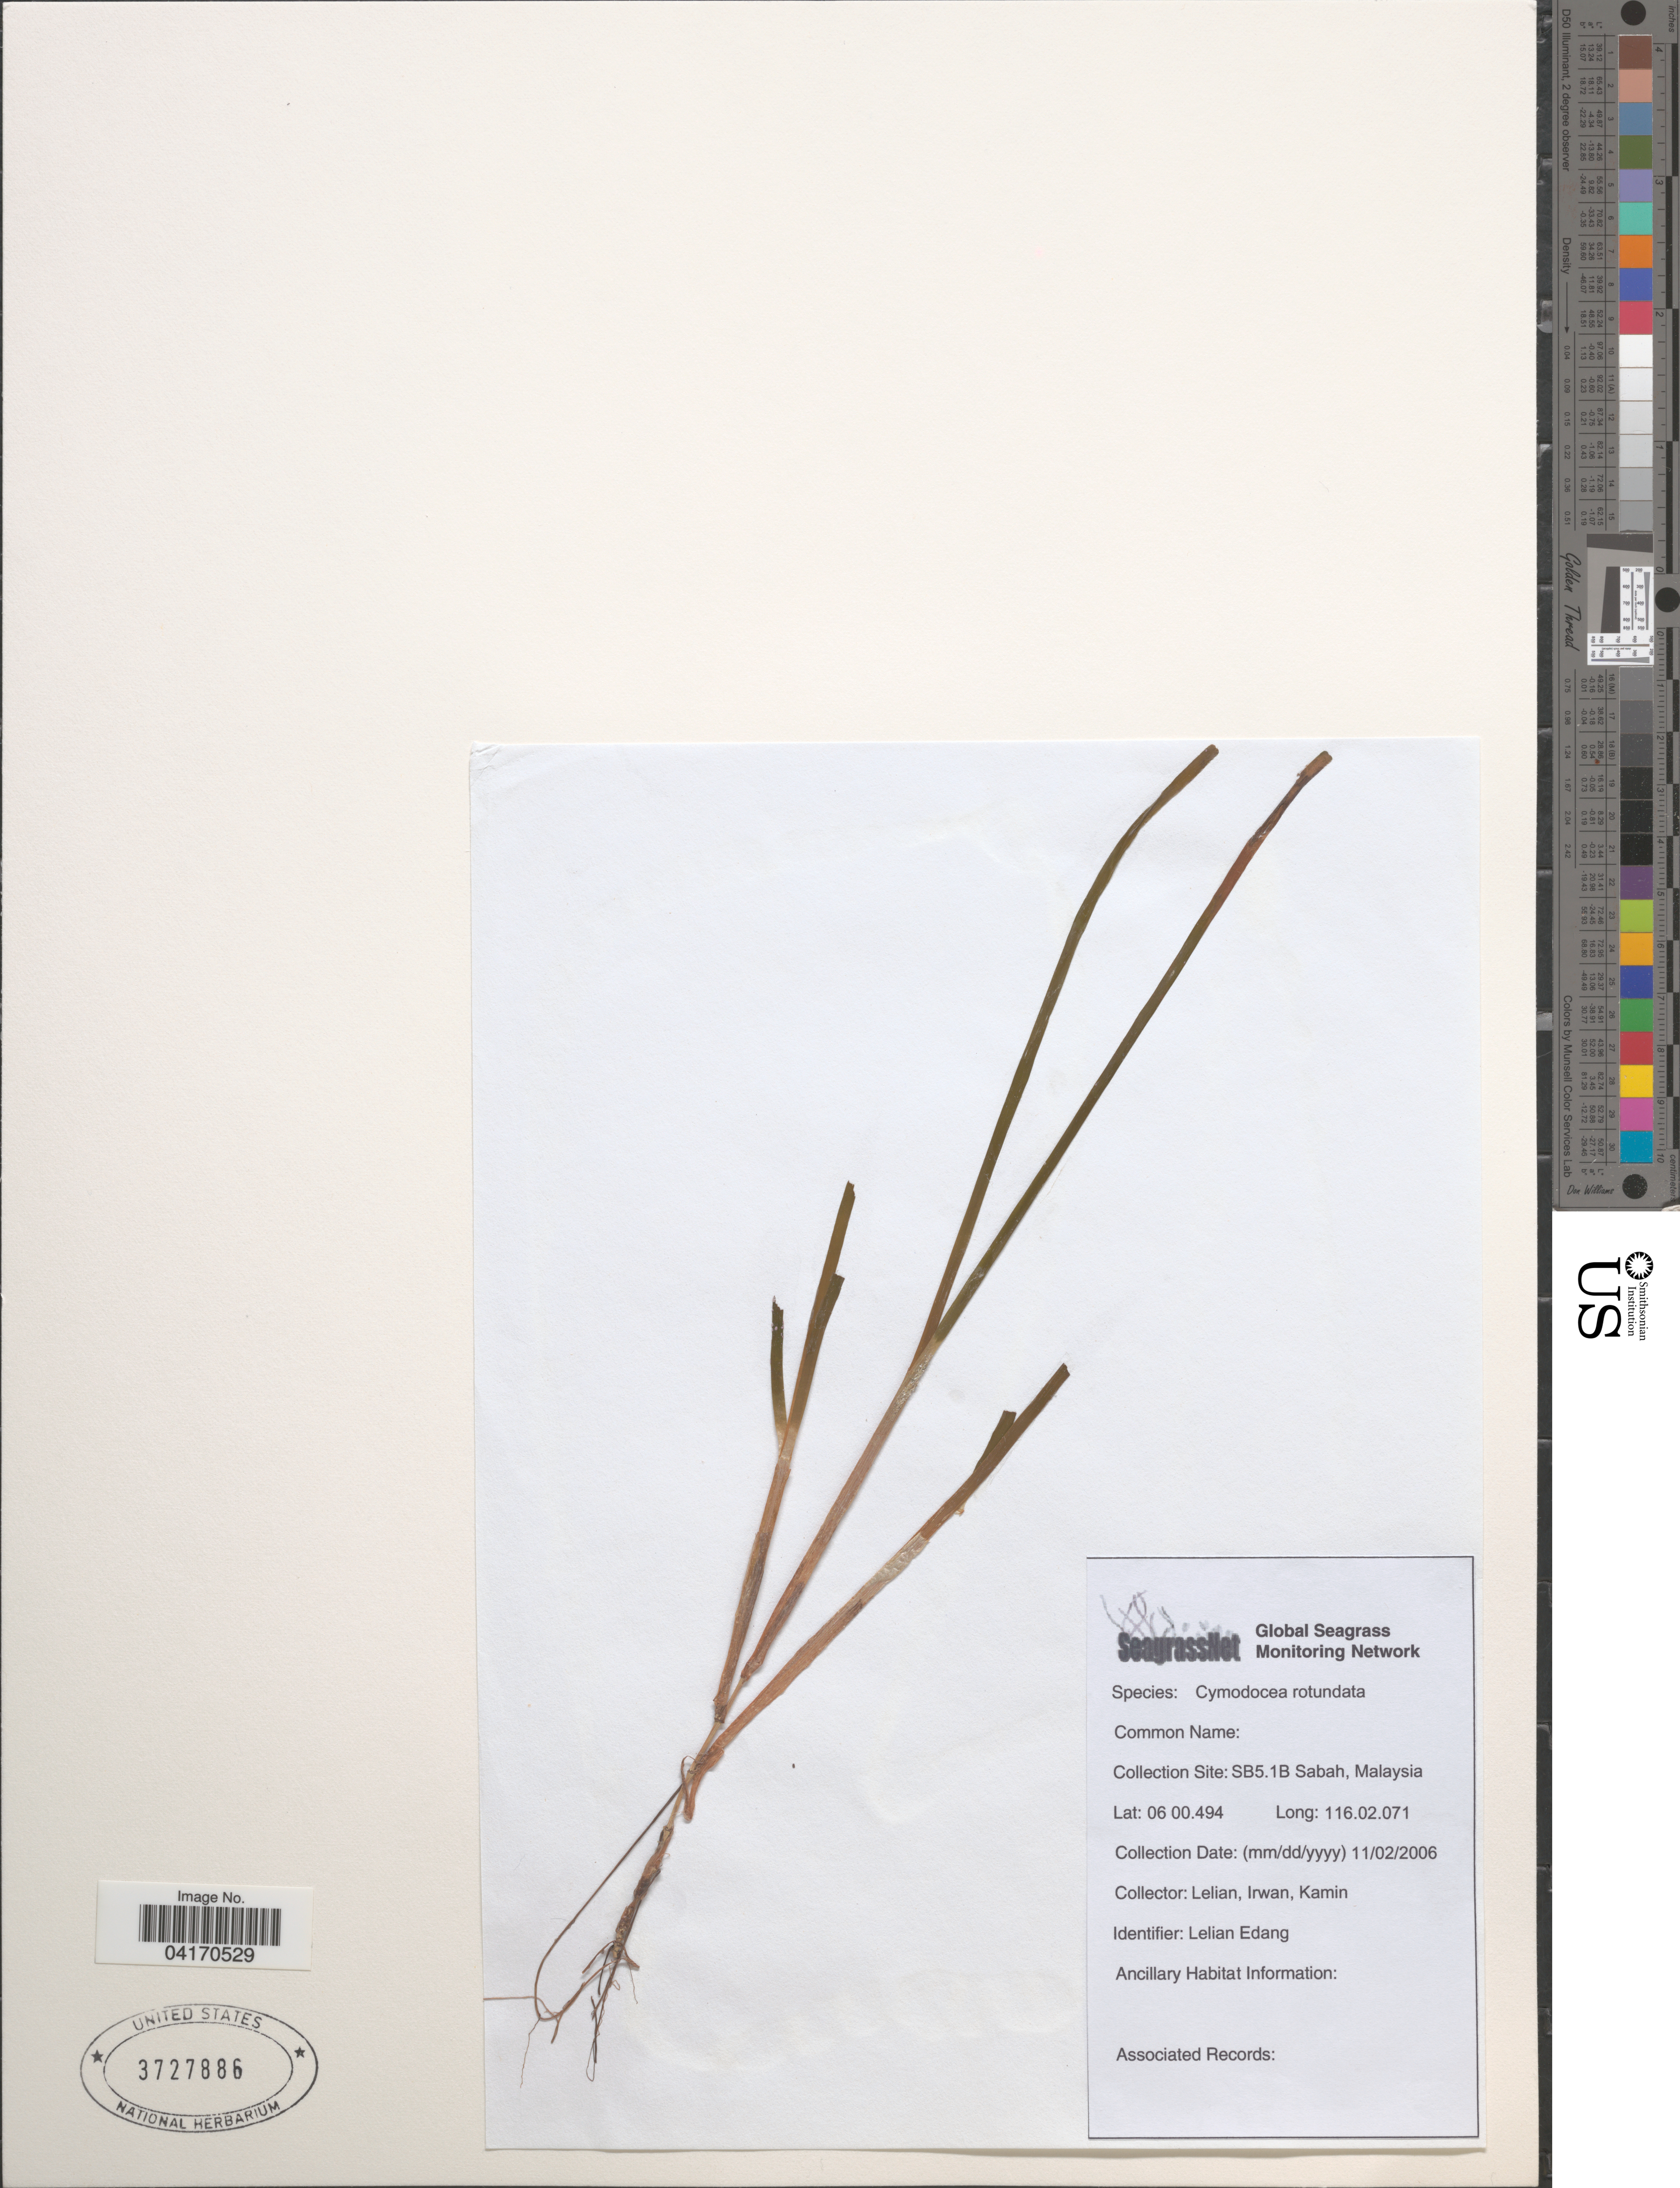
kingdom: Plantae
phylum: Tracheophyta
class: Liliopsida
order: Alismatales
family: Cymodoceaceae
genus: Cymodocea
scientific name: Cymodocea rotundata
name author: Asch. & Schweinf.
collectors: Lelian, Irwan & Kamin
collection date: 2006-02-11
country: Malaysia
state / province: Sabah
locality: Collection Site: SB5.1B.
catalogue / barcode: US 3727886